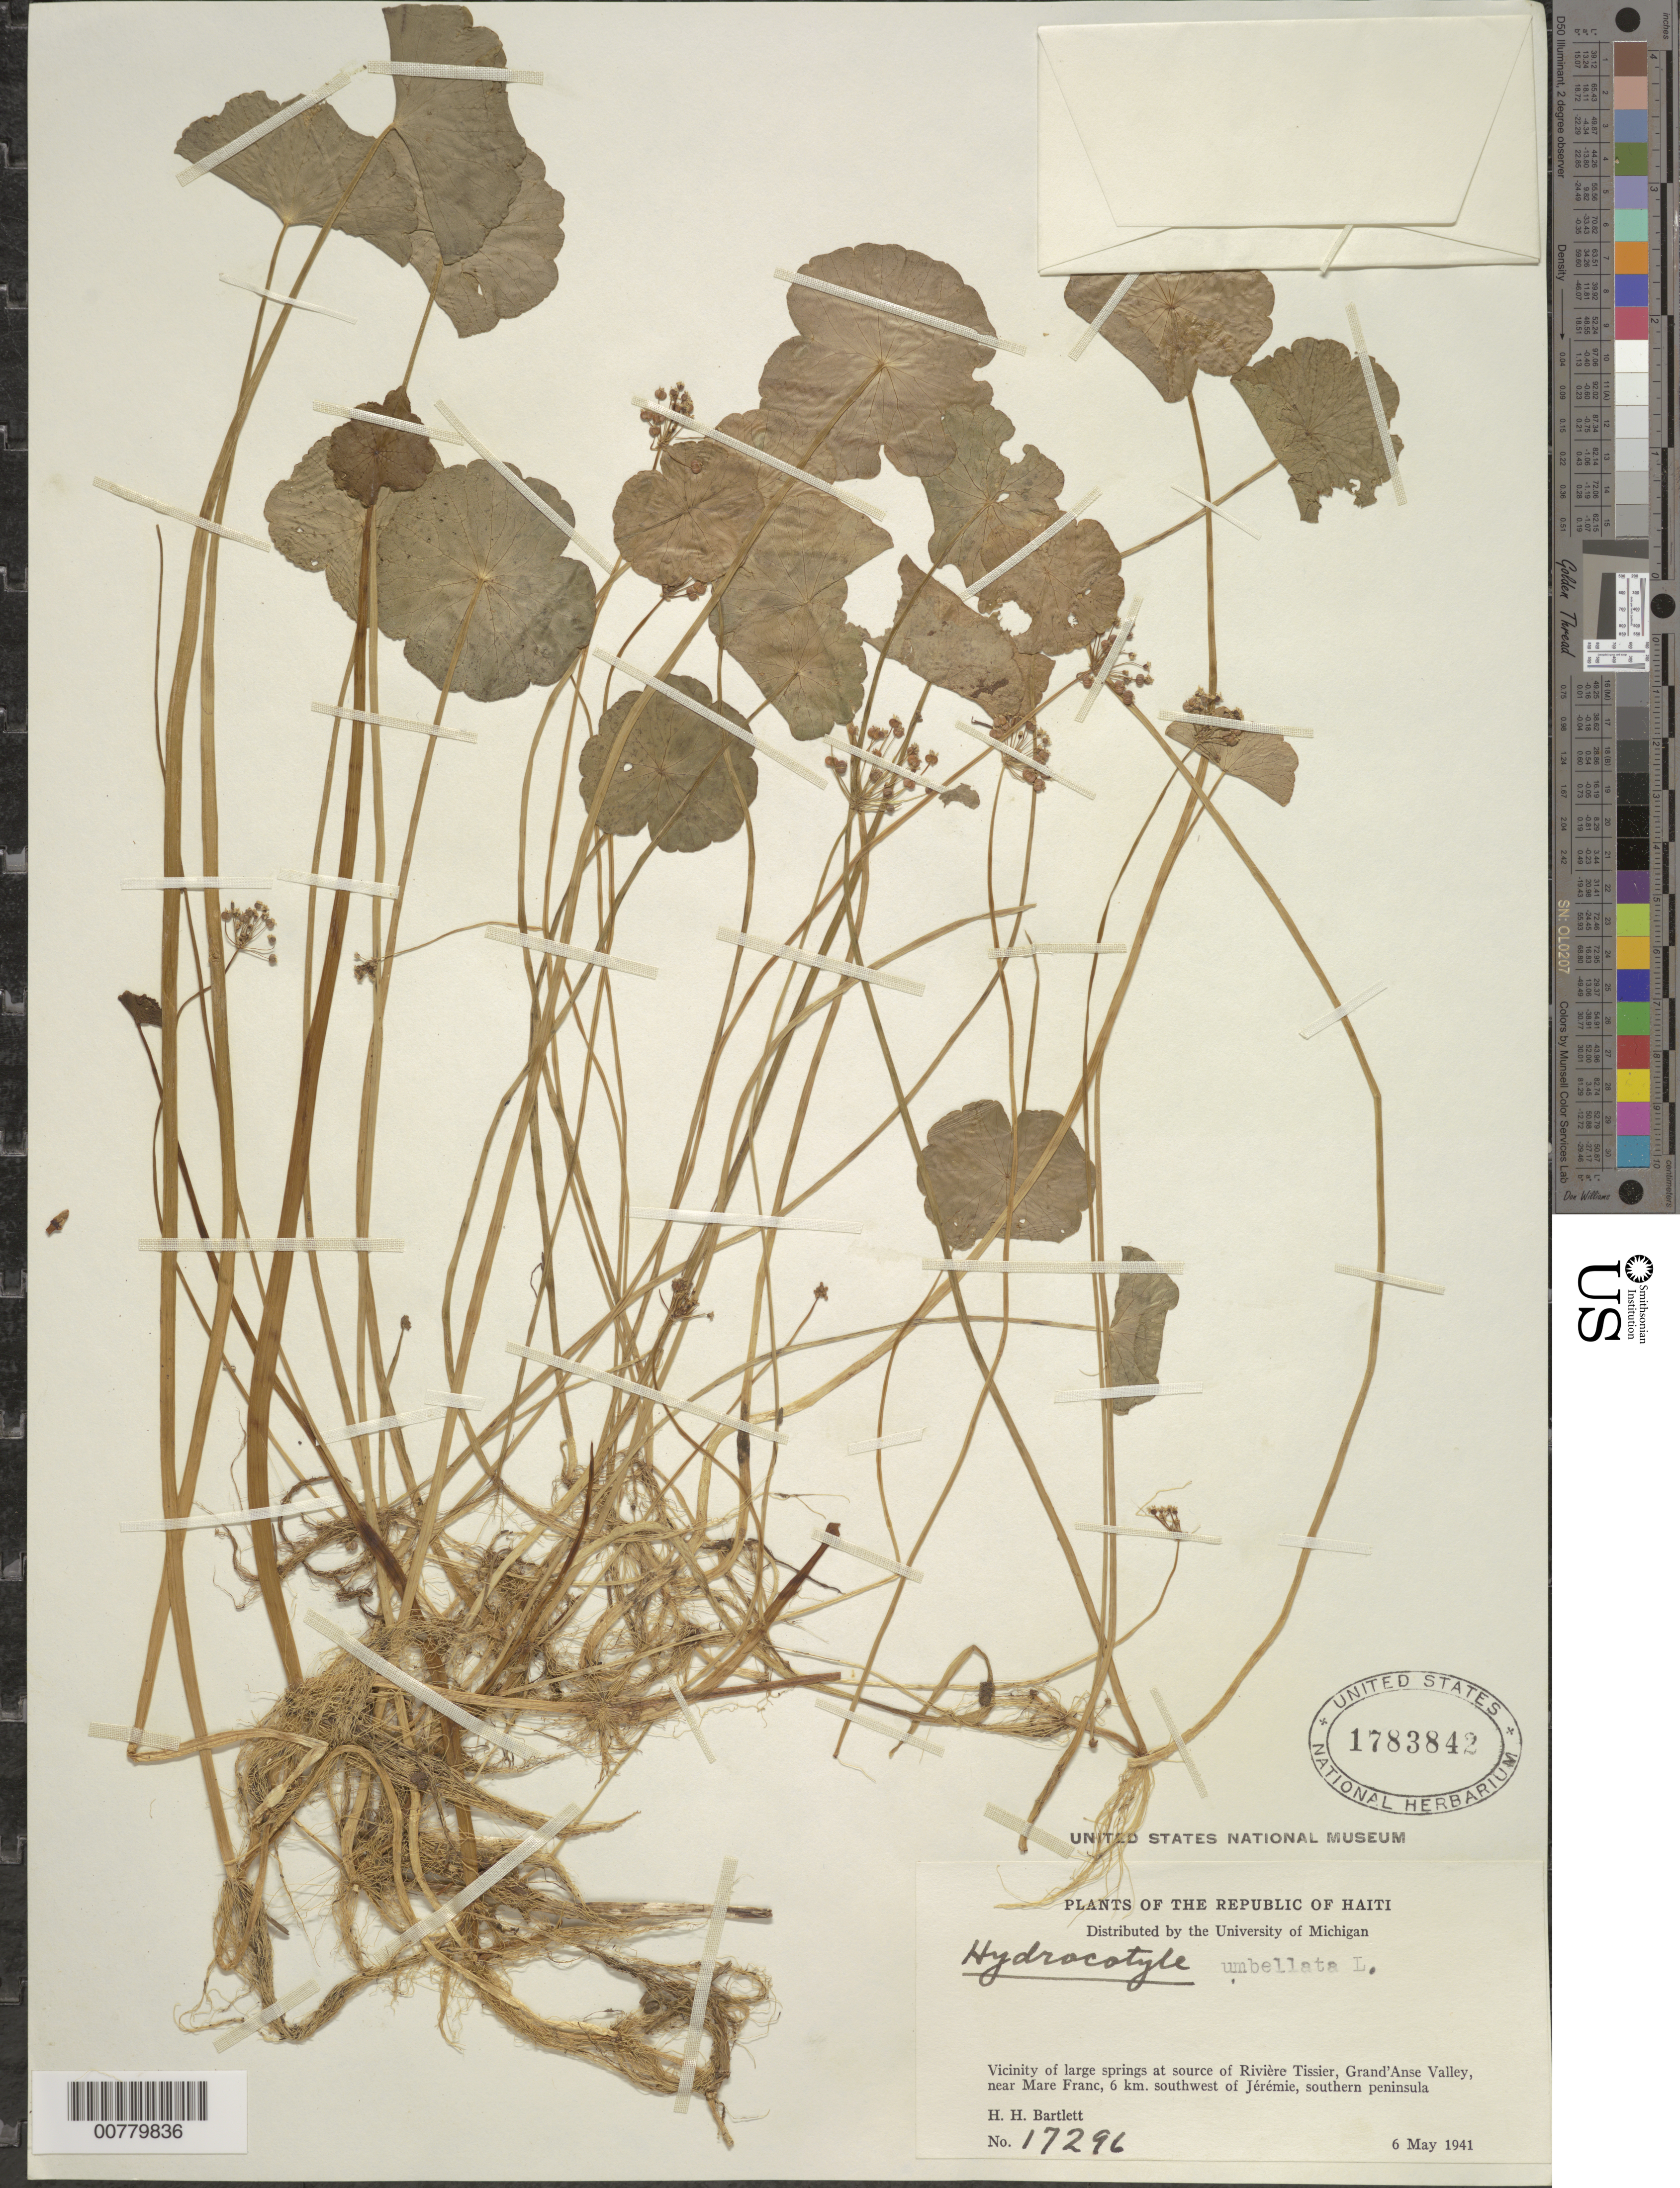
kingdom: Plantae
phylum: Tracheophyta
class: Magnoliopsida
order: Apiales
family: Araliaceae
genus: Hydrocotyle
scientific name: Hydrocotyle umbellata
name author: L.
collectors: H. H. Bartlett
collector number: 17296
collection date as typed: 06 May 1941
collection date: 1941-05-06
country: Haiti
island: Hispaniola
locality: Vicinity of large springs at source of Riviére Tissier, Grand'Anse Valley, near Mare Franc, 6 km southwest of Jérémie, southern peninsula.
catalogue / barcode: US 1783842